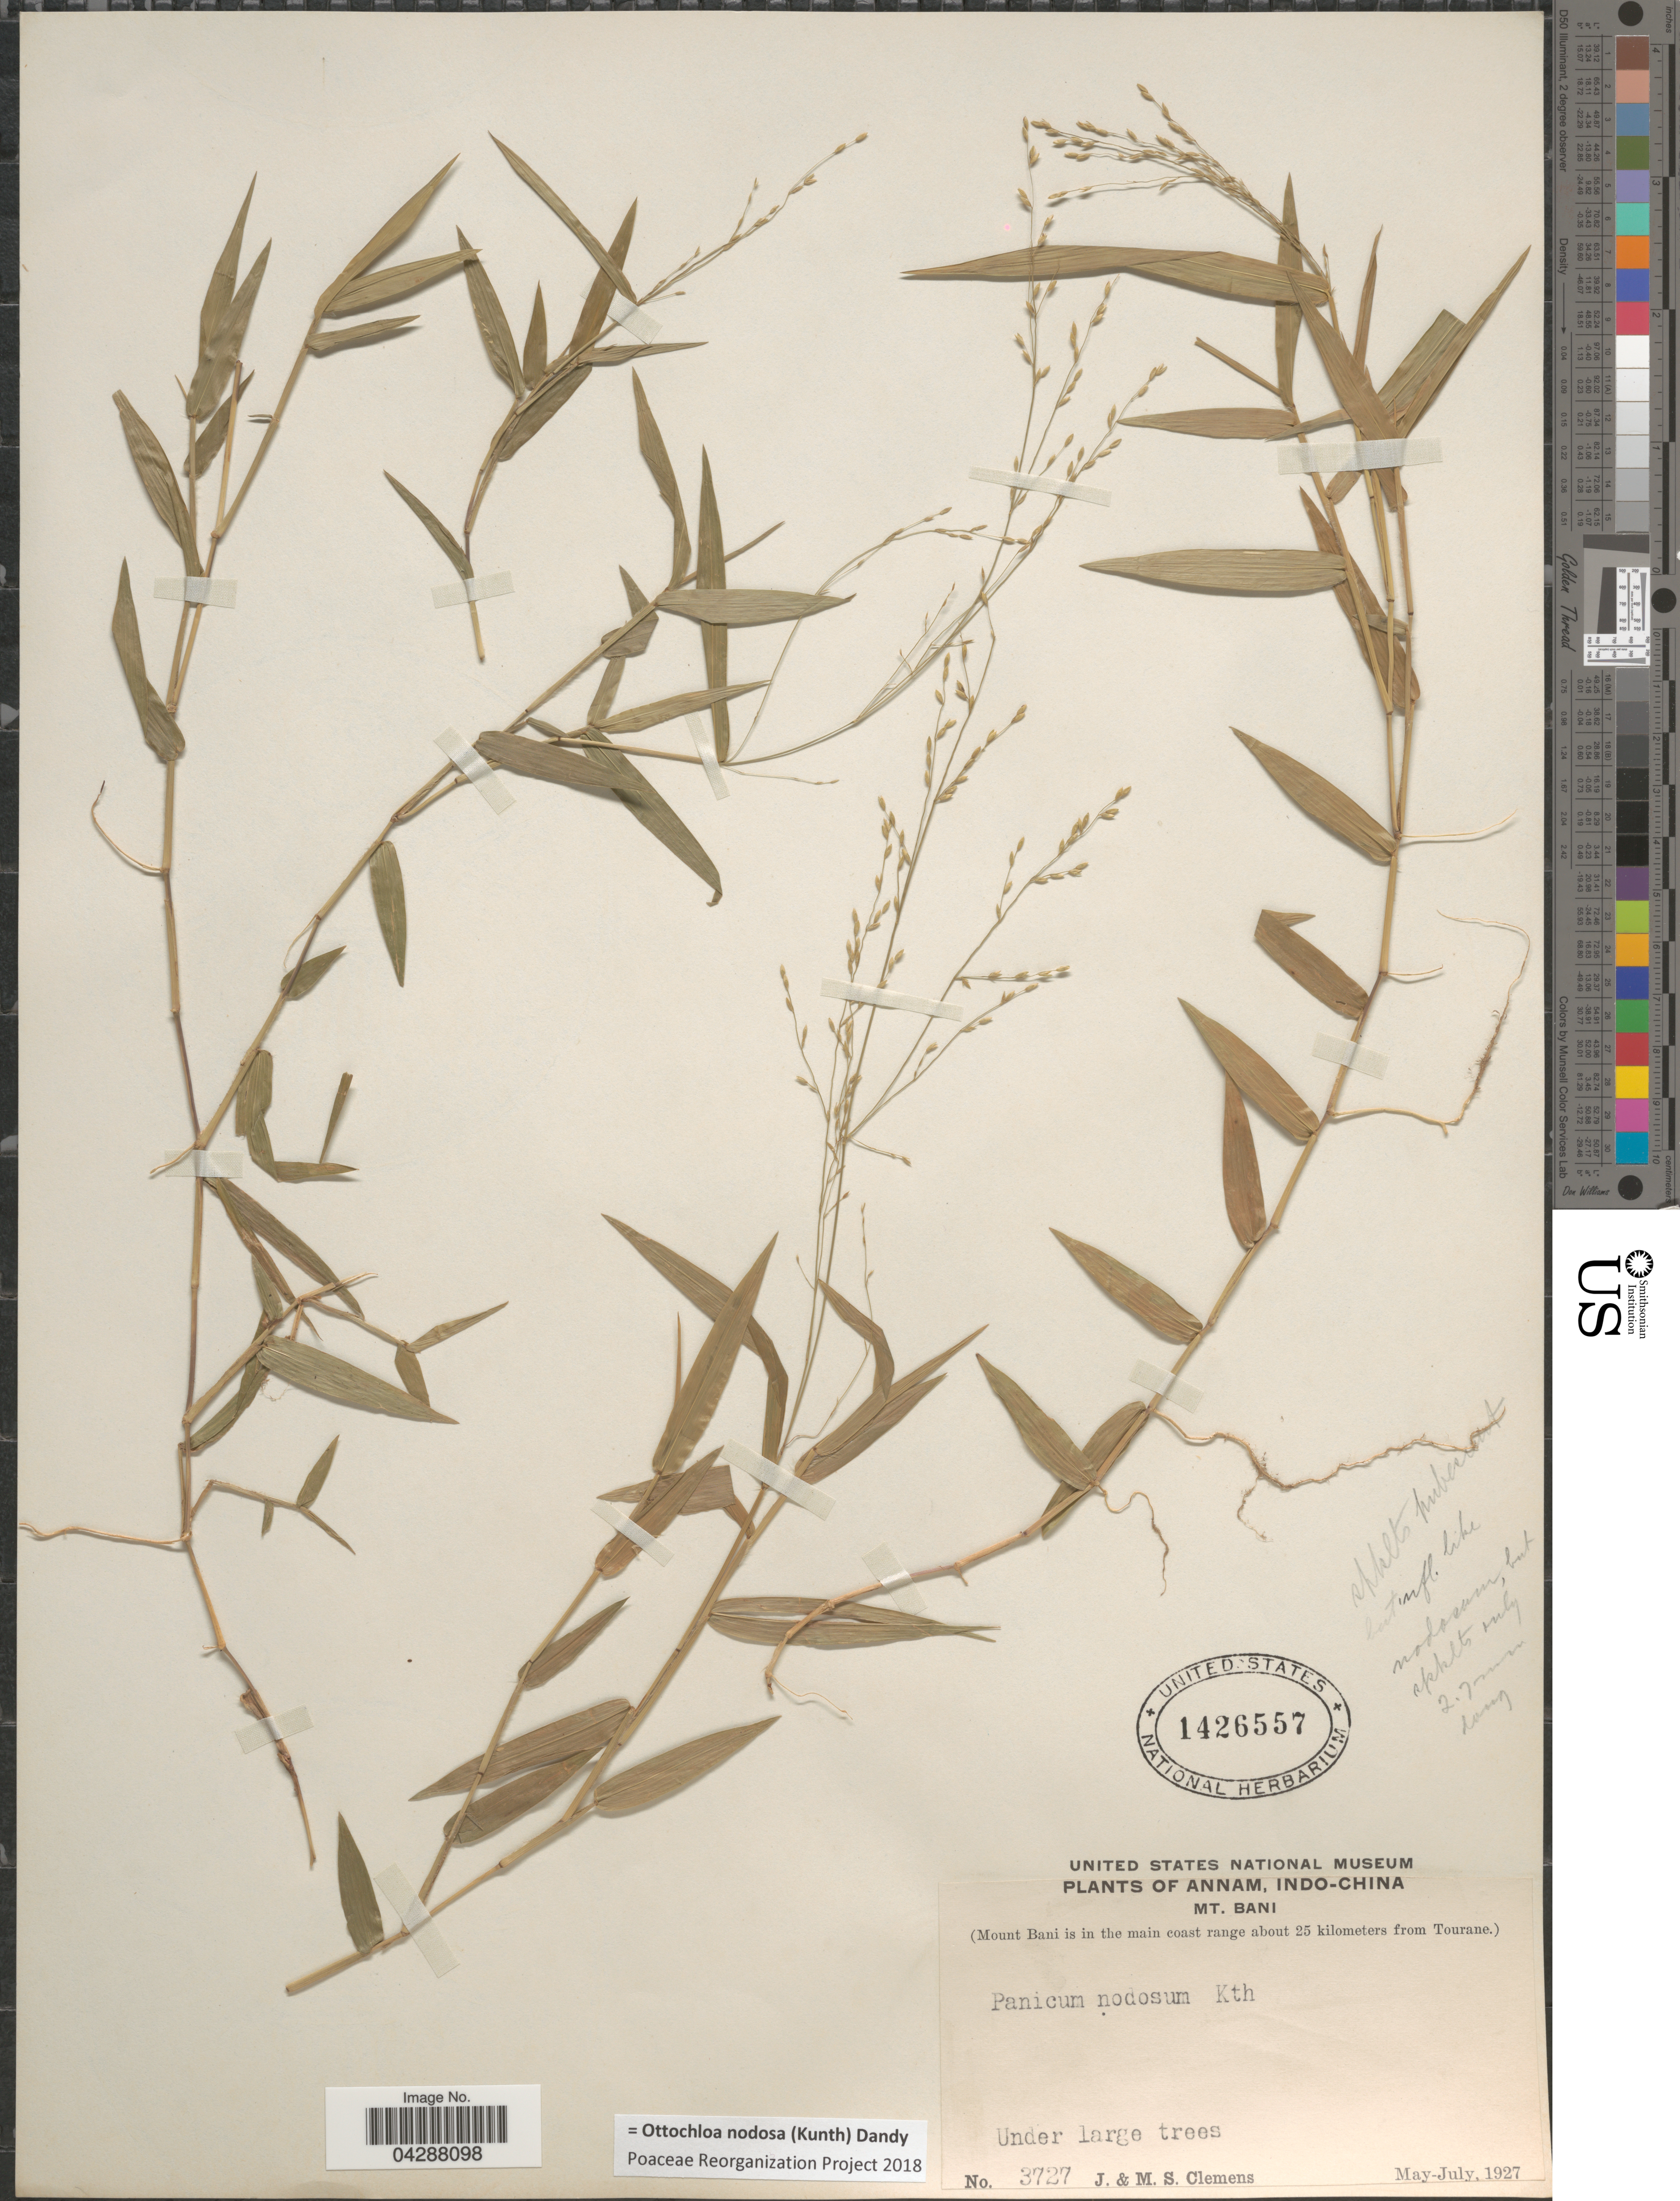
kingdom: Plantae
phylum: Tracheophyta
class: Liliopsida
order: Poales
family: Poaceae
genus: Ottochloa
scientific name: Ottochloa nodosa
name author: (Kunth) Dandy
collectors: J. Clemens & M. S. Clemens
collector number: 3727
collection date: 1927-05/1927-07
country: Vietnam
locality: Annam, Indo-China. Mt. Bani. (Mount Bani is in the main coast range about 25 kilometers from Tourane).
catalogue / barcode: US 1426557